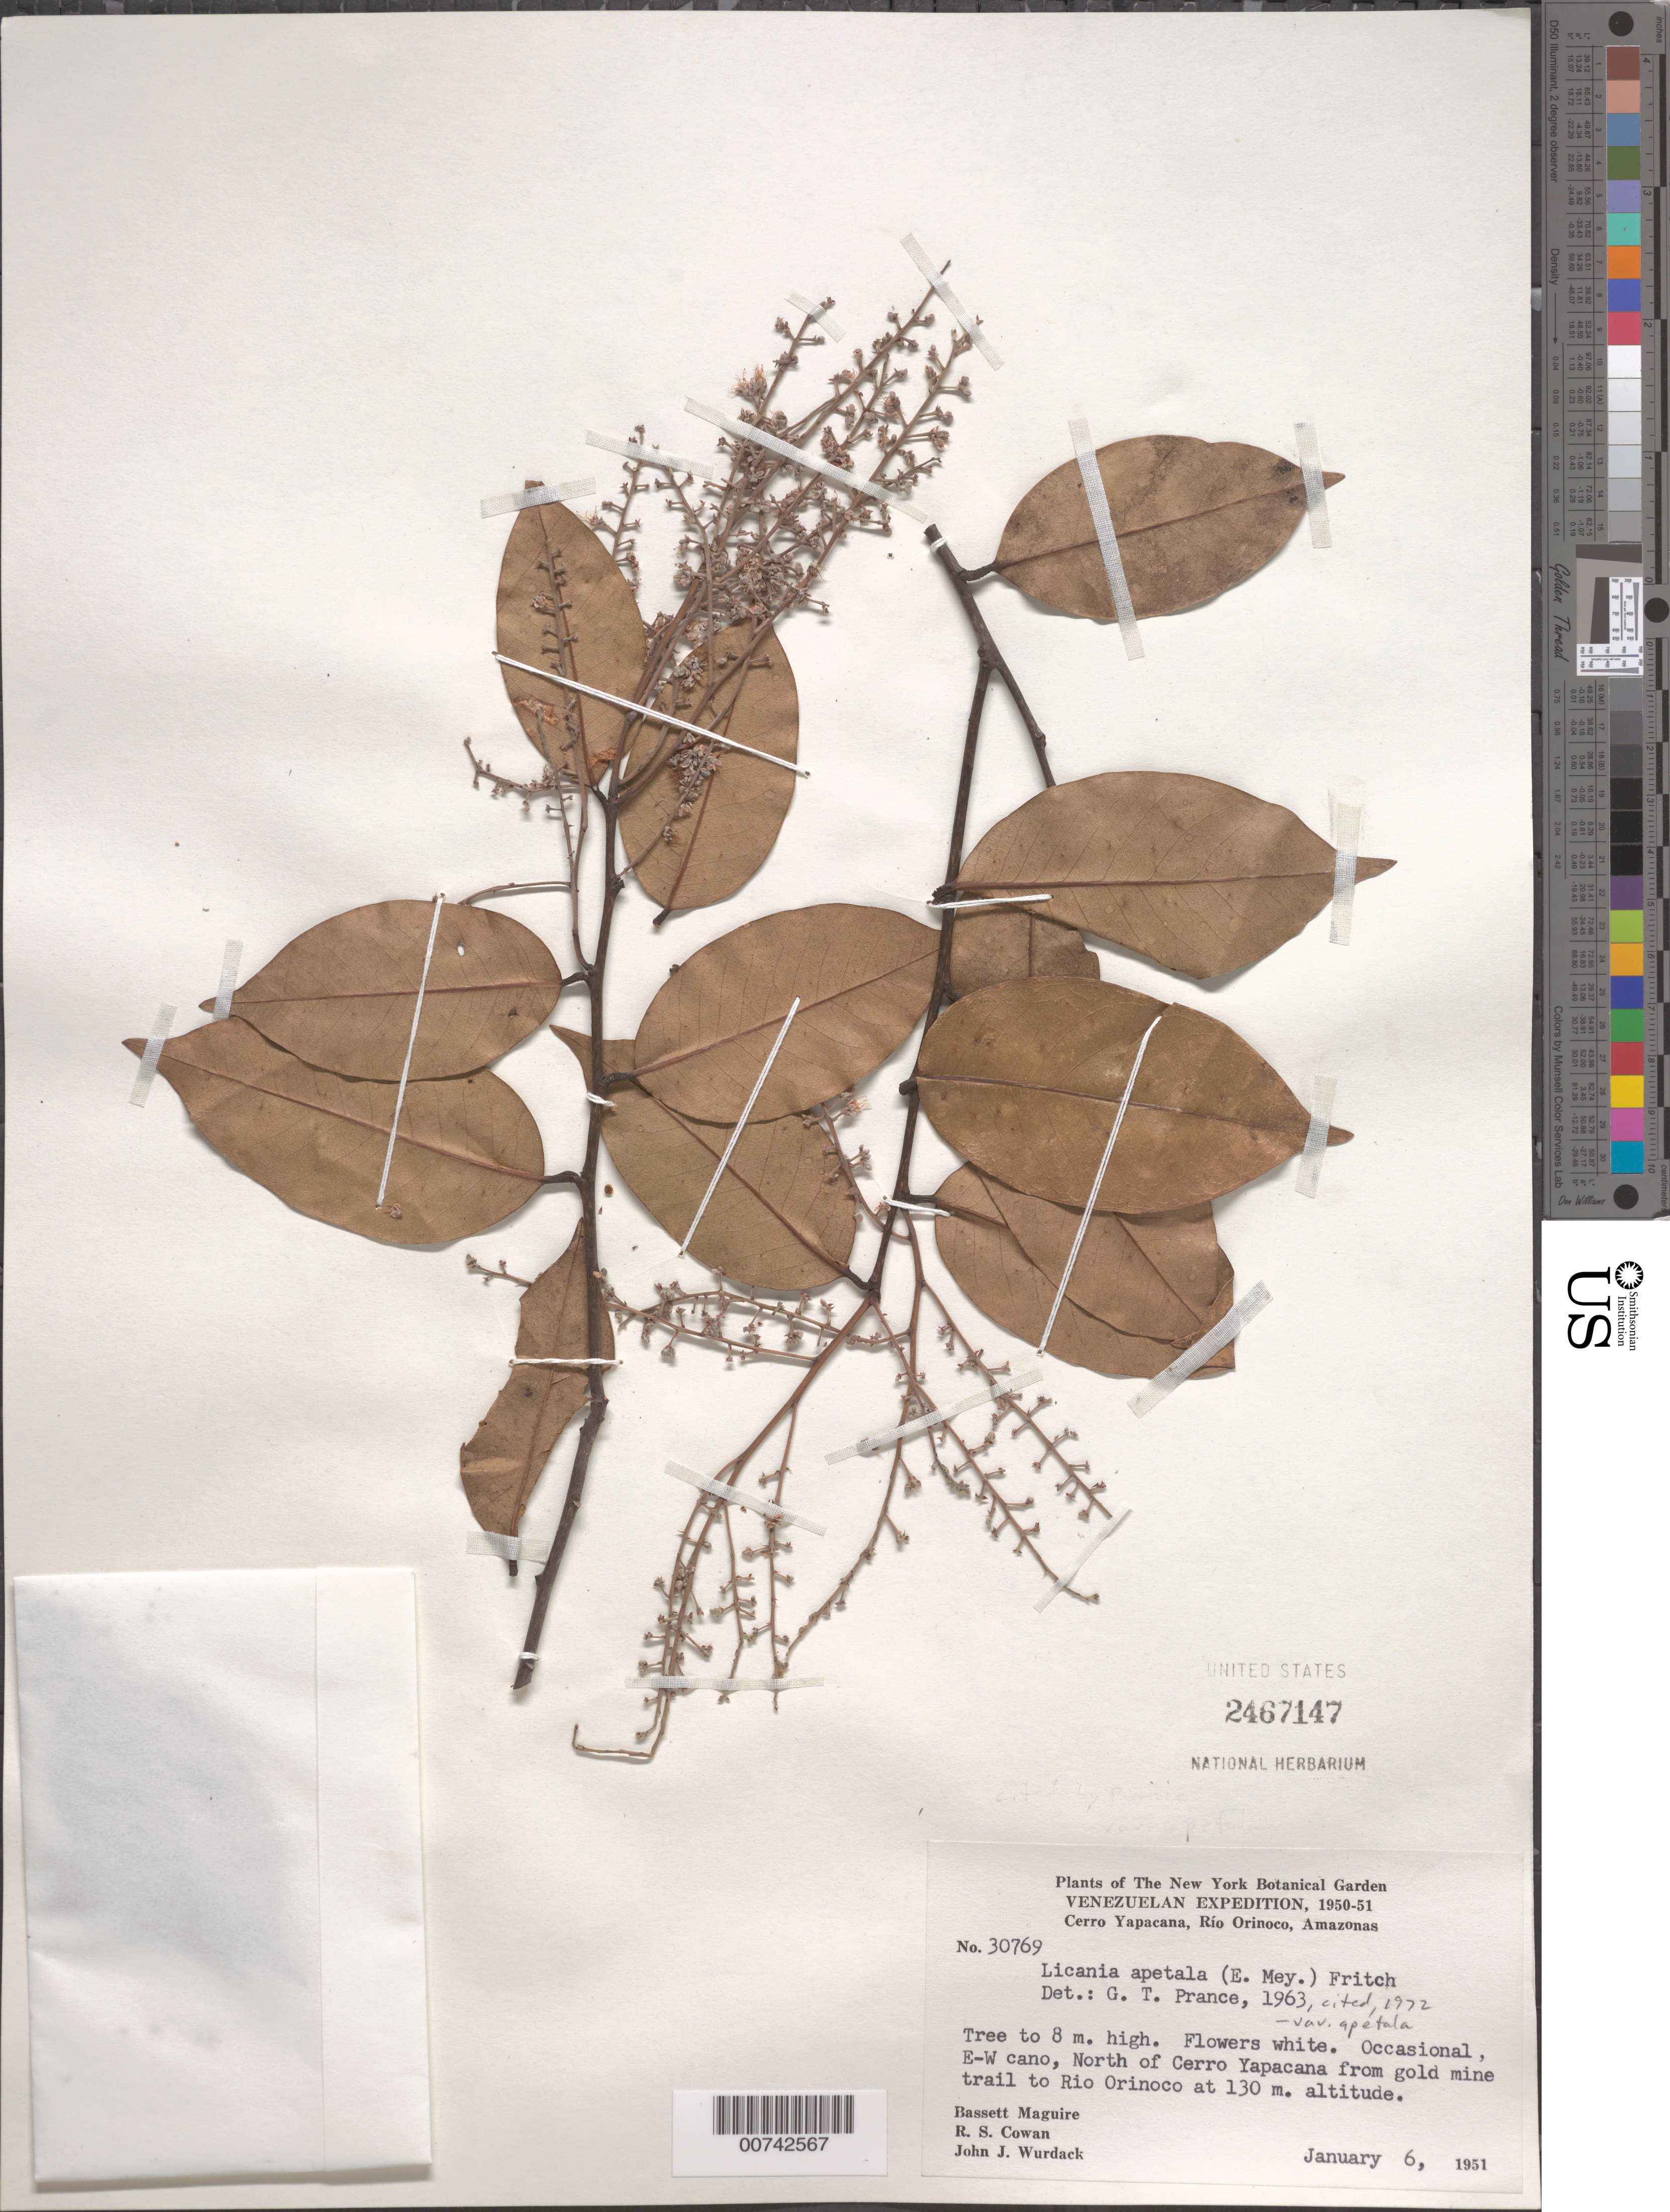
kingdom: Plantae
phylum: Tracheophyta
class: Magnoliopsida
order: Malpighiales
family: Chrysobalanaceae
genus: Leptobalanus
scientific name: Leptobalanus apetalus var. apetalus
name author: (E. Mey.) Sothers & Prance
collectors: B. Maguire, R. S. Cowan & J. J. Wurdack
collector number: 30769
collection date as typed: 6-Jan-51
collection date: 1951-01-06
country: Venezuela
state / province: Amazonas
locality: Cerro Yapacána, from gold mine trail to Río Orinoco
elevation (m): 130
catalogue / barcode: US 2467147